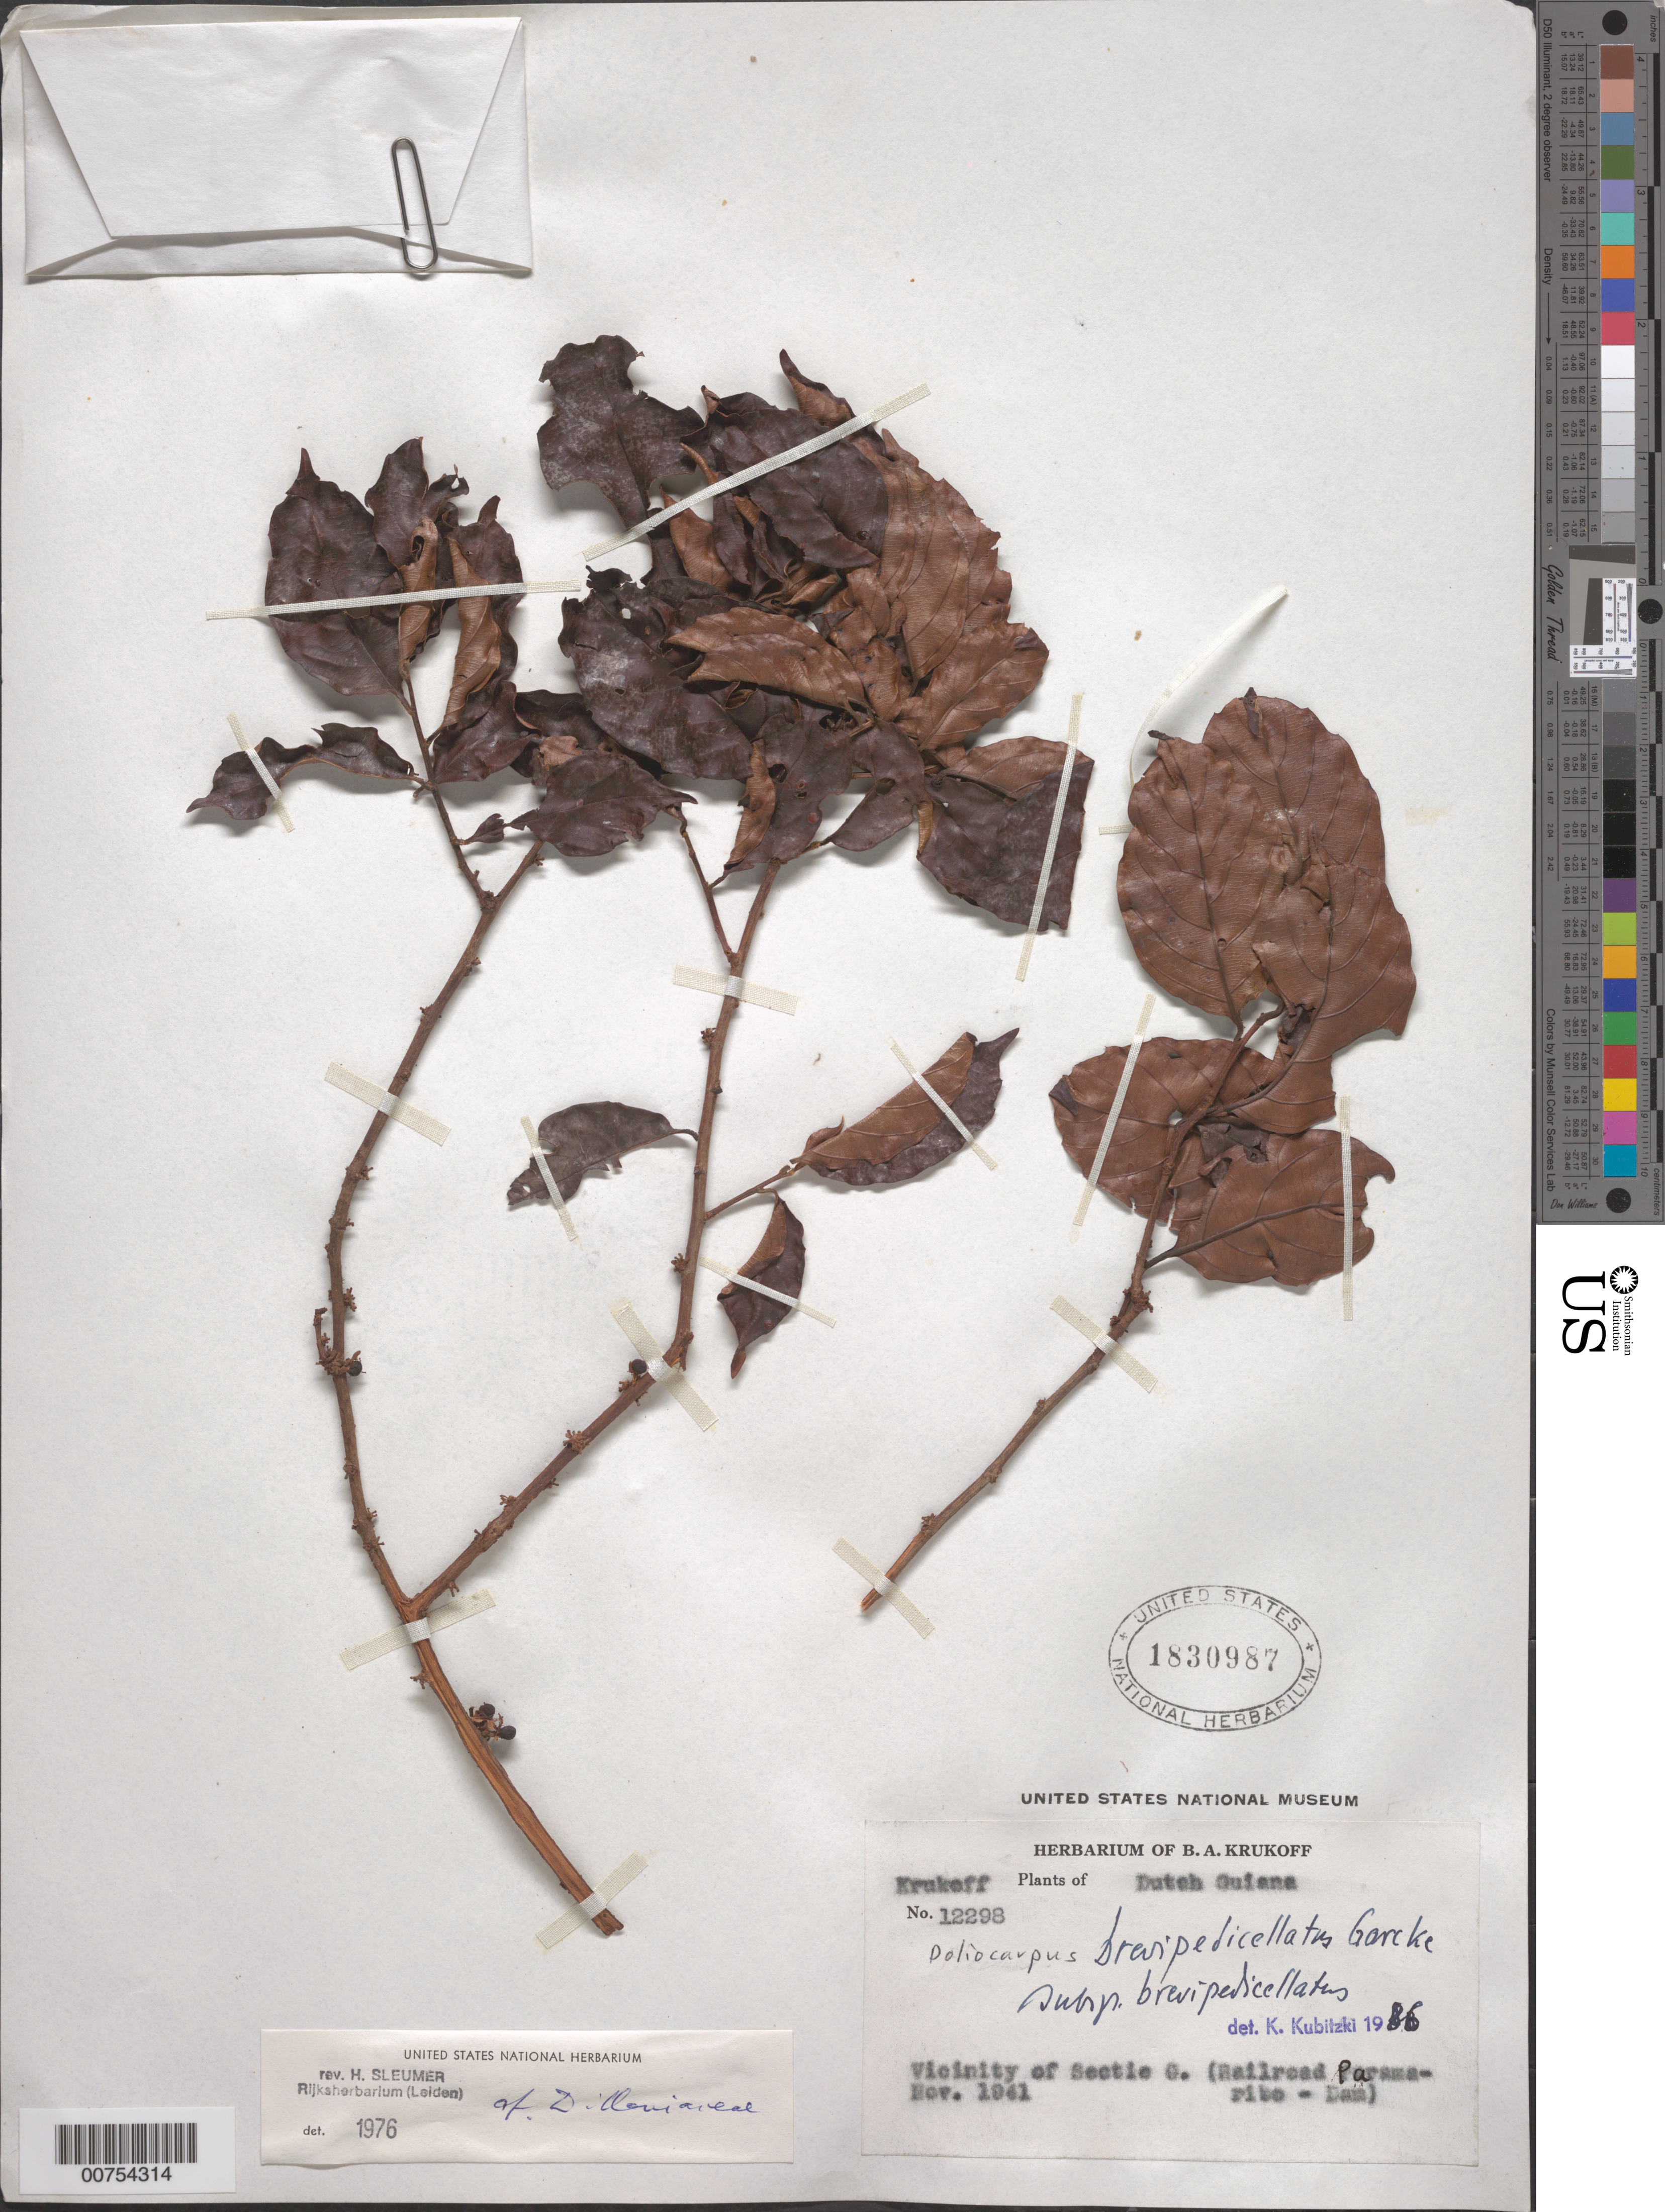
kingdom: Plantae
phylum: Tracheophyta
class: Magnoliopsida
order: Dilleniales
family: Dilleniaceae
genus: Doliocarpus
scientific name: Doliocarpus brevipedicellatus subsp. brevipedicellatus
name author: Garcke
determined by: Kubitzki, Klaus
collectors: B. A. Krukoff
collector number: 12298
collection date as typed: Nov-41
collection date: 1941-11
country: Suriname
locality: Sectie O (Railroad Paramaribo-Dam)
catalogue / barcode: US 1830987